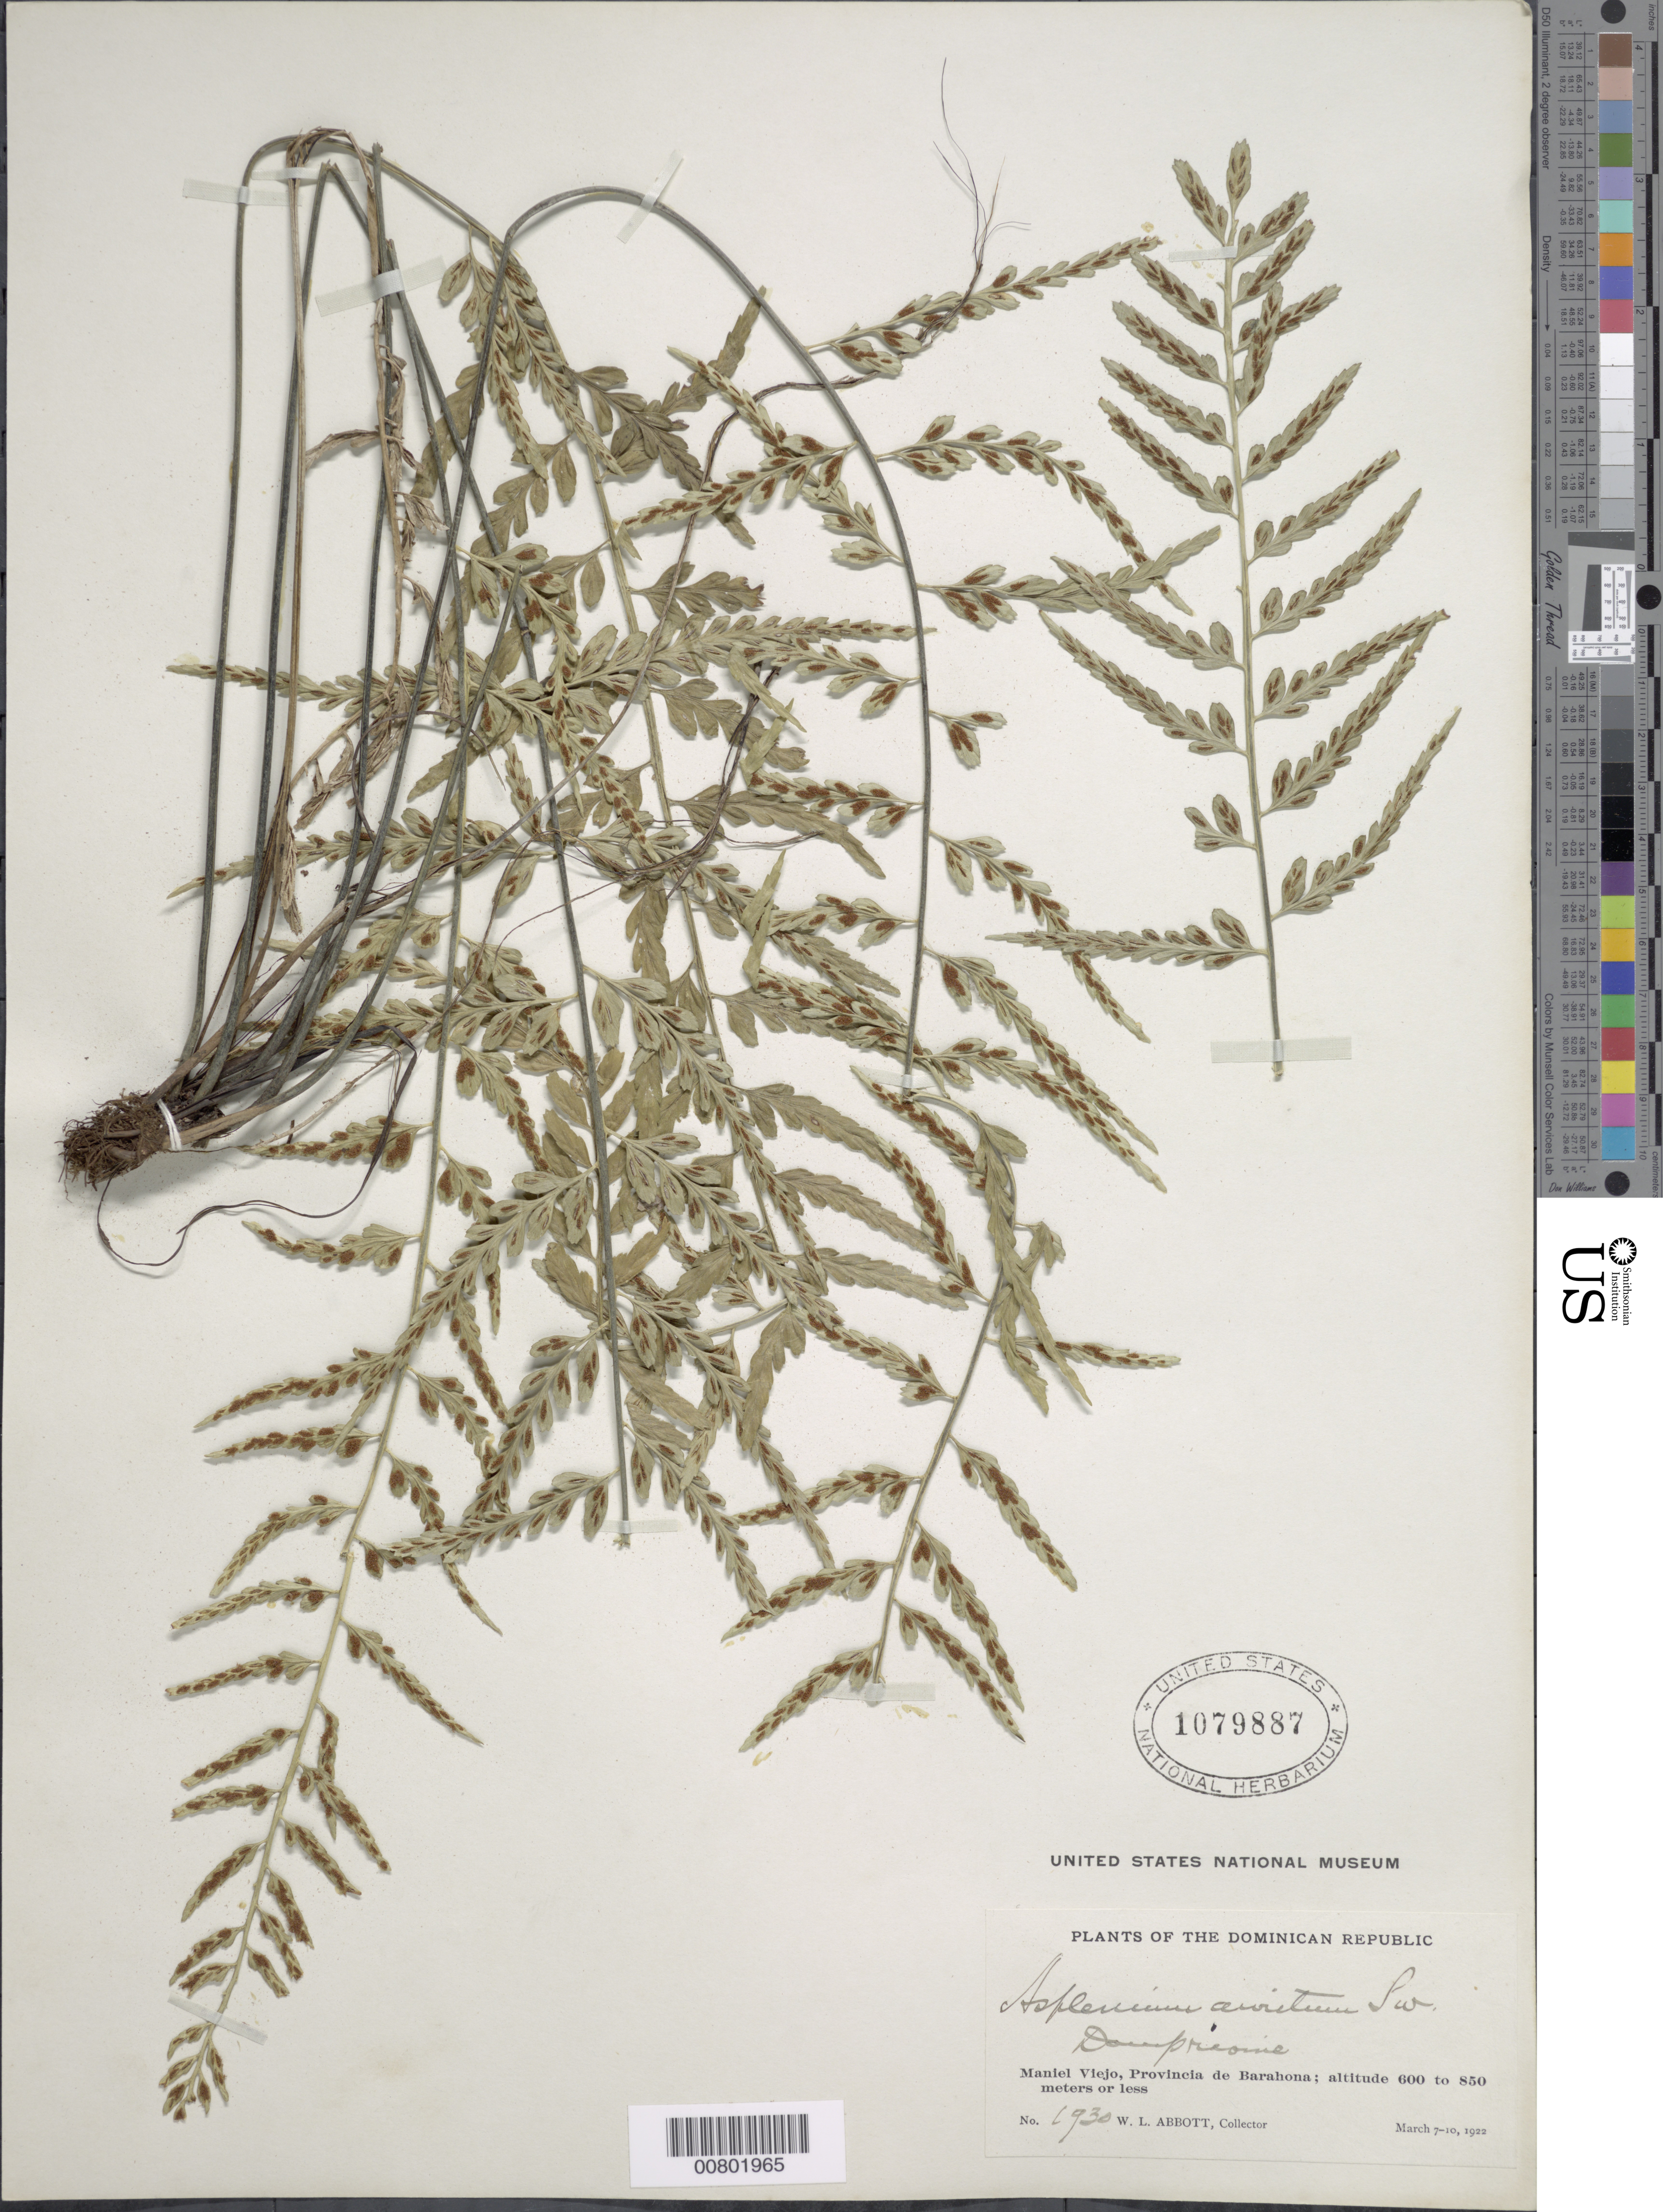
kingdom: Plantae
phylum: Tracheophyta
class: Polypodiopsida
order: Polypodiales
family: Aspleniaceae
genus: Asplenium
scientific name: Asplenium auritum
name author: Sw.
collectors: W. L. Abbott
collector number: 1930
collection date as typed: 07 Mar 1922 to 10 Mar 1922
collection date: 1922-03-07/1922-03-10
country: Dominican Republic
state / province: Barahona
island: Hispaniola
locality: Maniel Veijo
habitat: Damp ravine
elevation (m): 600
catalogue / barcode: US 1079887